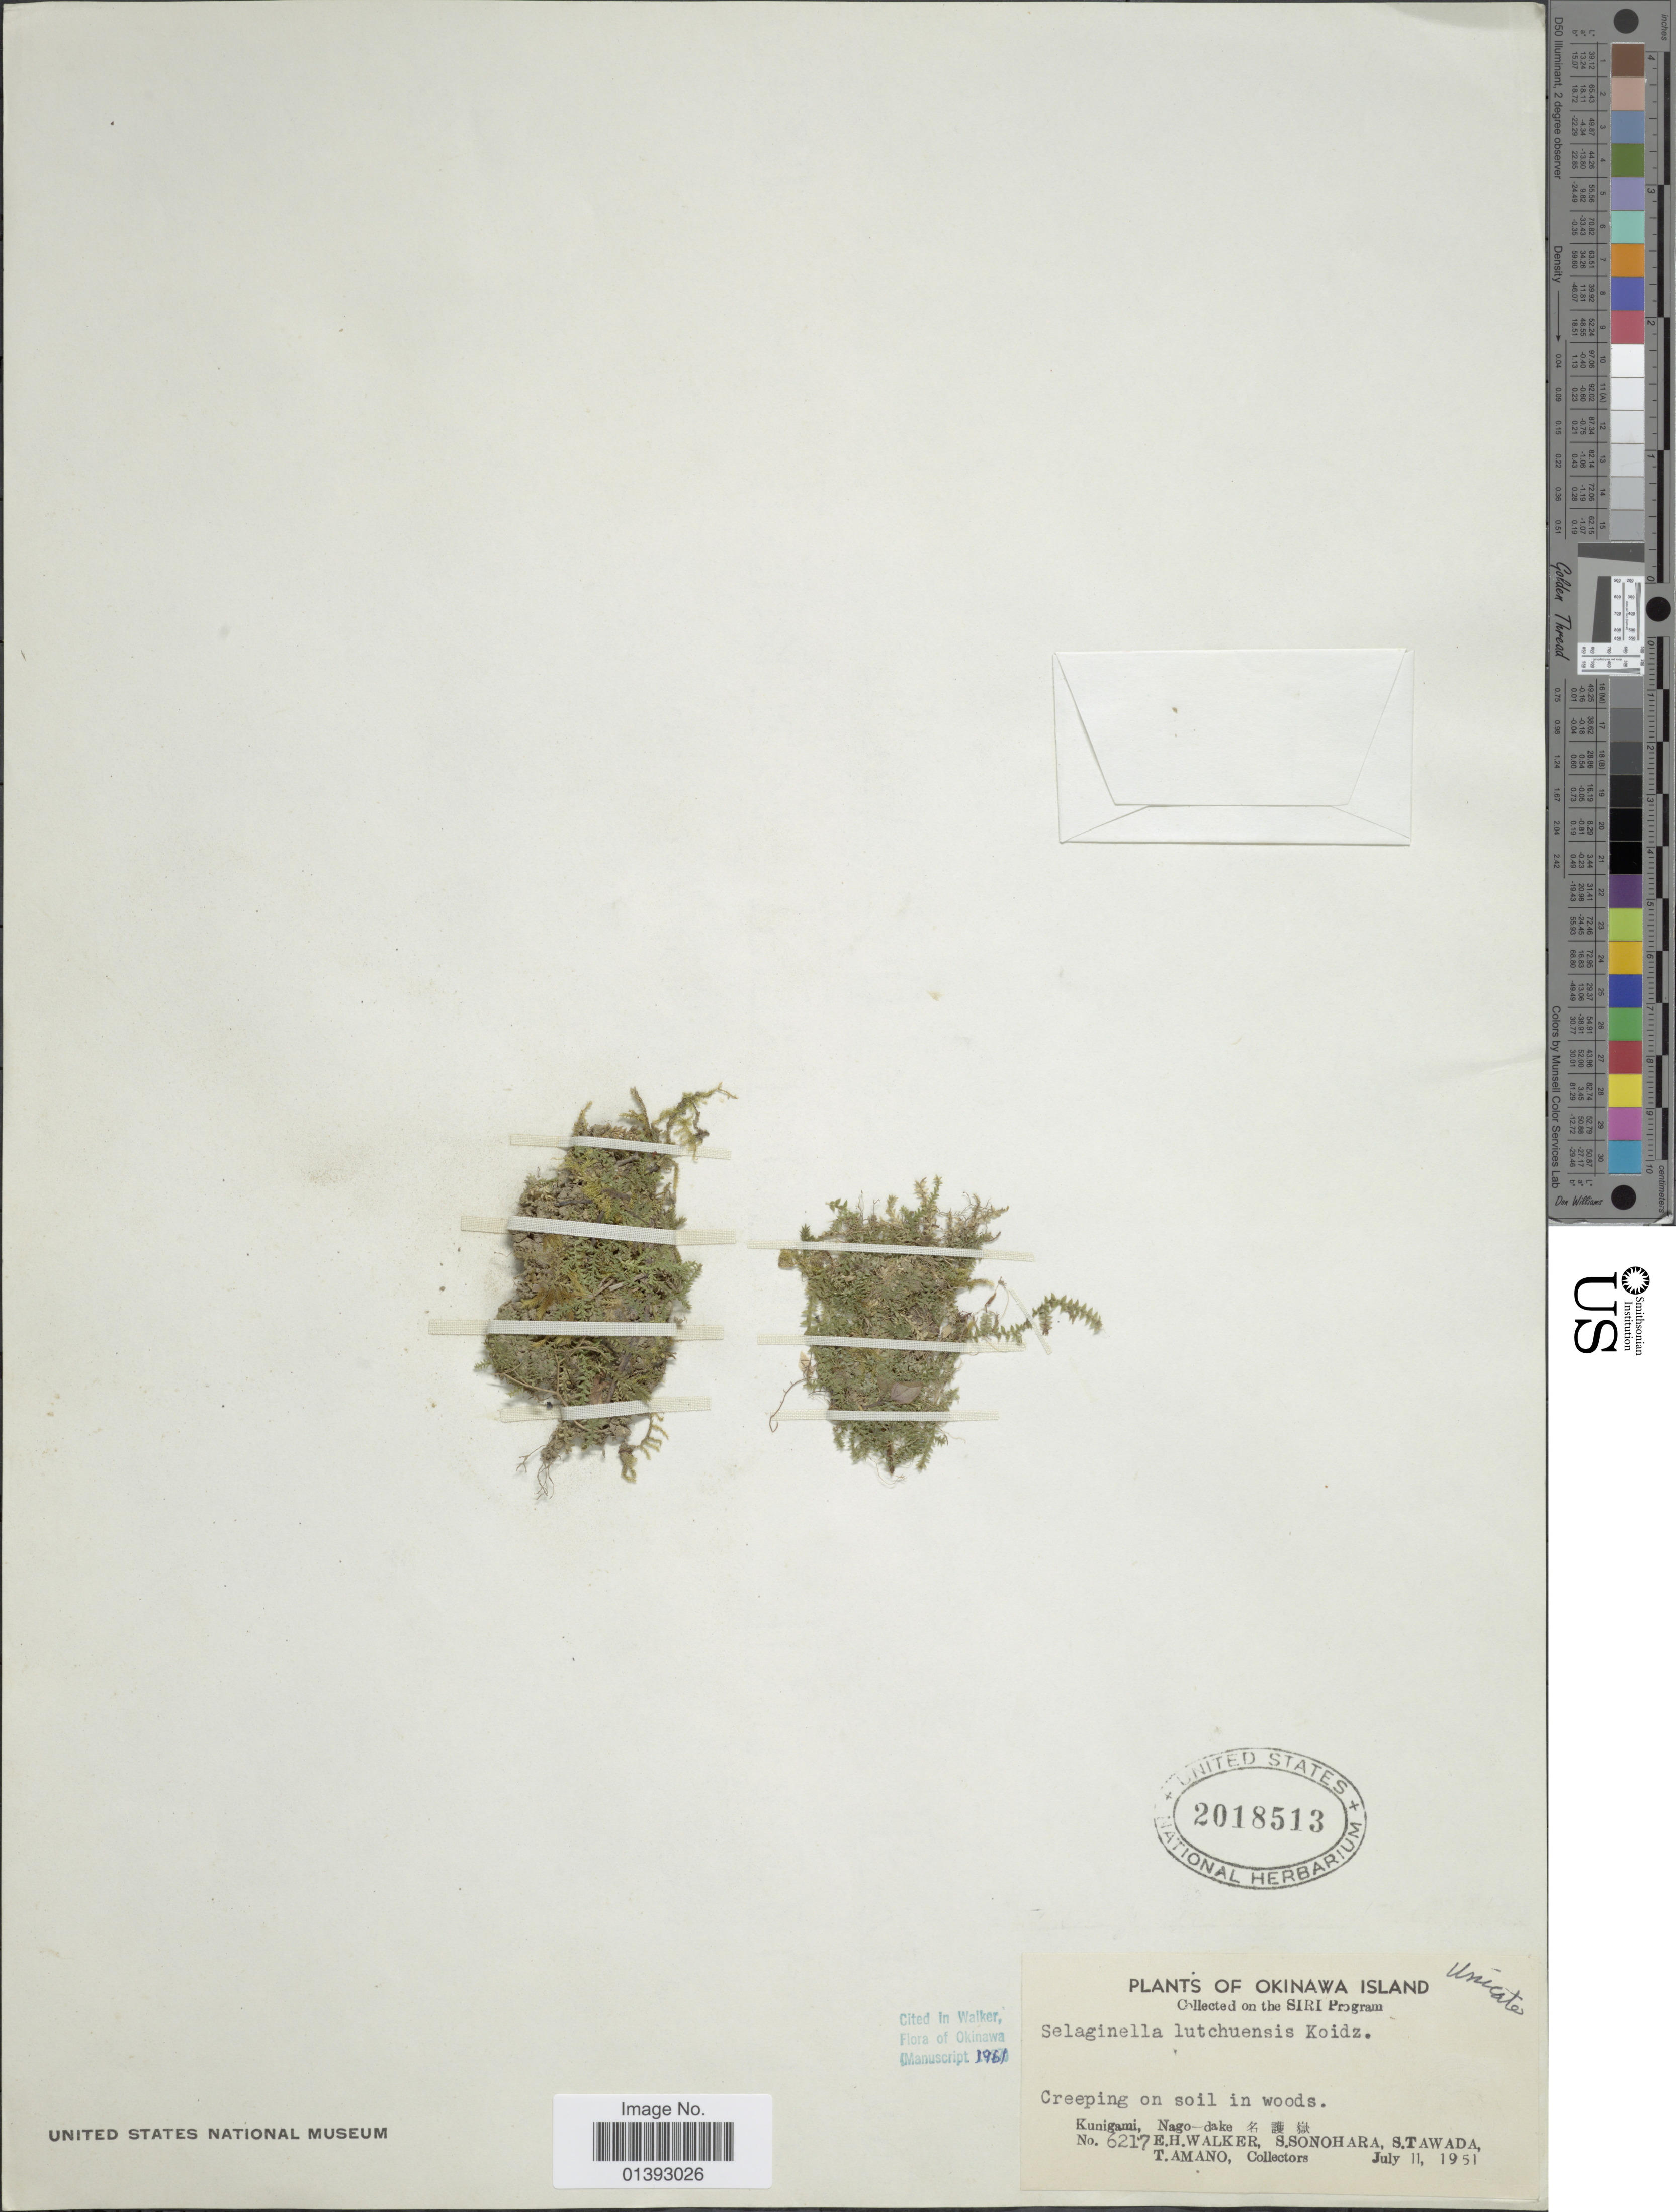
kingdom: Plantae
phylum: Tracheophyta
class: Lycopodiopsida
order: Selaginellales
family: Selaginellaceae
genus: Selaginella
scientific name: Selaginella lutchuensis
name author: Koidz.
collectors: E. H. Walker, S. Sonohara, S. Tawada & T. Amano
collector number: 6217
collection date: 1951-07-11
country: Japan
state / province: Okinawa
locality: Kunigami, Nago-dake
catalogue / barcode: US 2018513